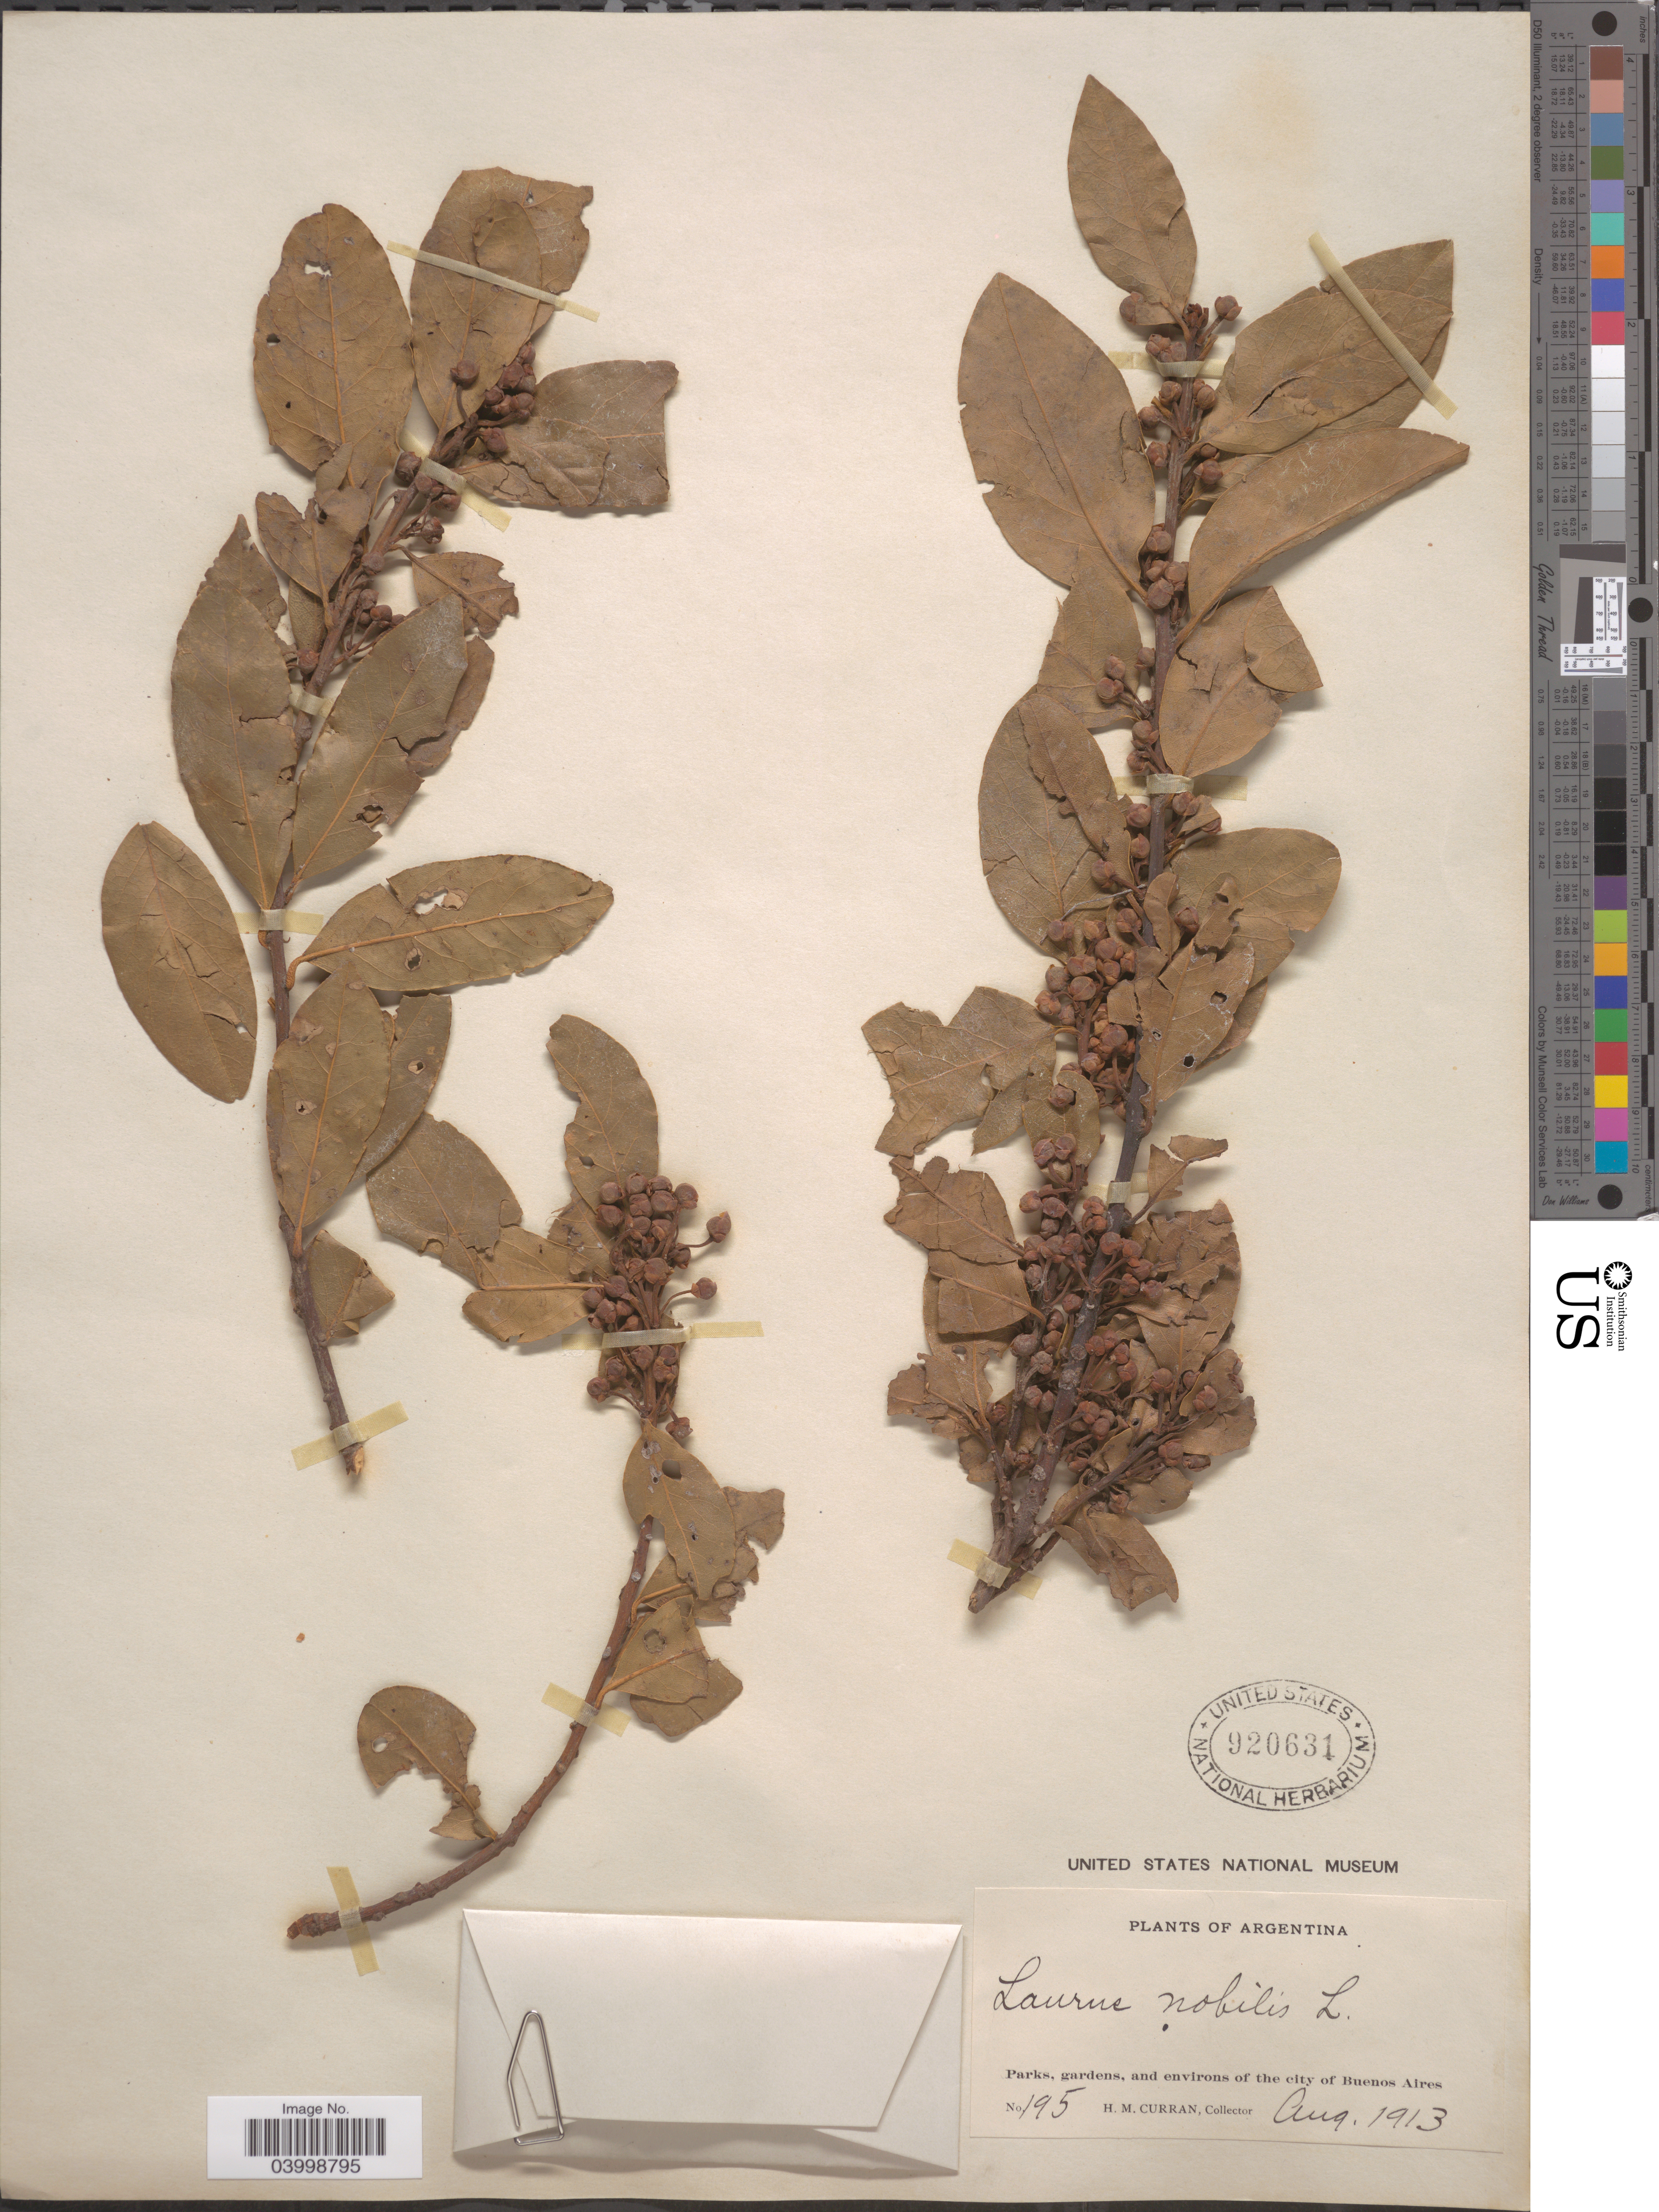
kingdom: Plantae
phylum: Tracheophyta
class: Magnoliopsida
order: Laurales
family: Lauraceae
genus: Laurus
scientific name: Laurus nobilis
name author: L.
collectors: H. M. Curran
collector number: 195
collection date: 1913-08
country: Argentina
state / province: Buenos Aires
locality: Parks, gardens, and environs of the city of Buenos Aires.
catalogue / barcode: US 920631